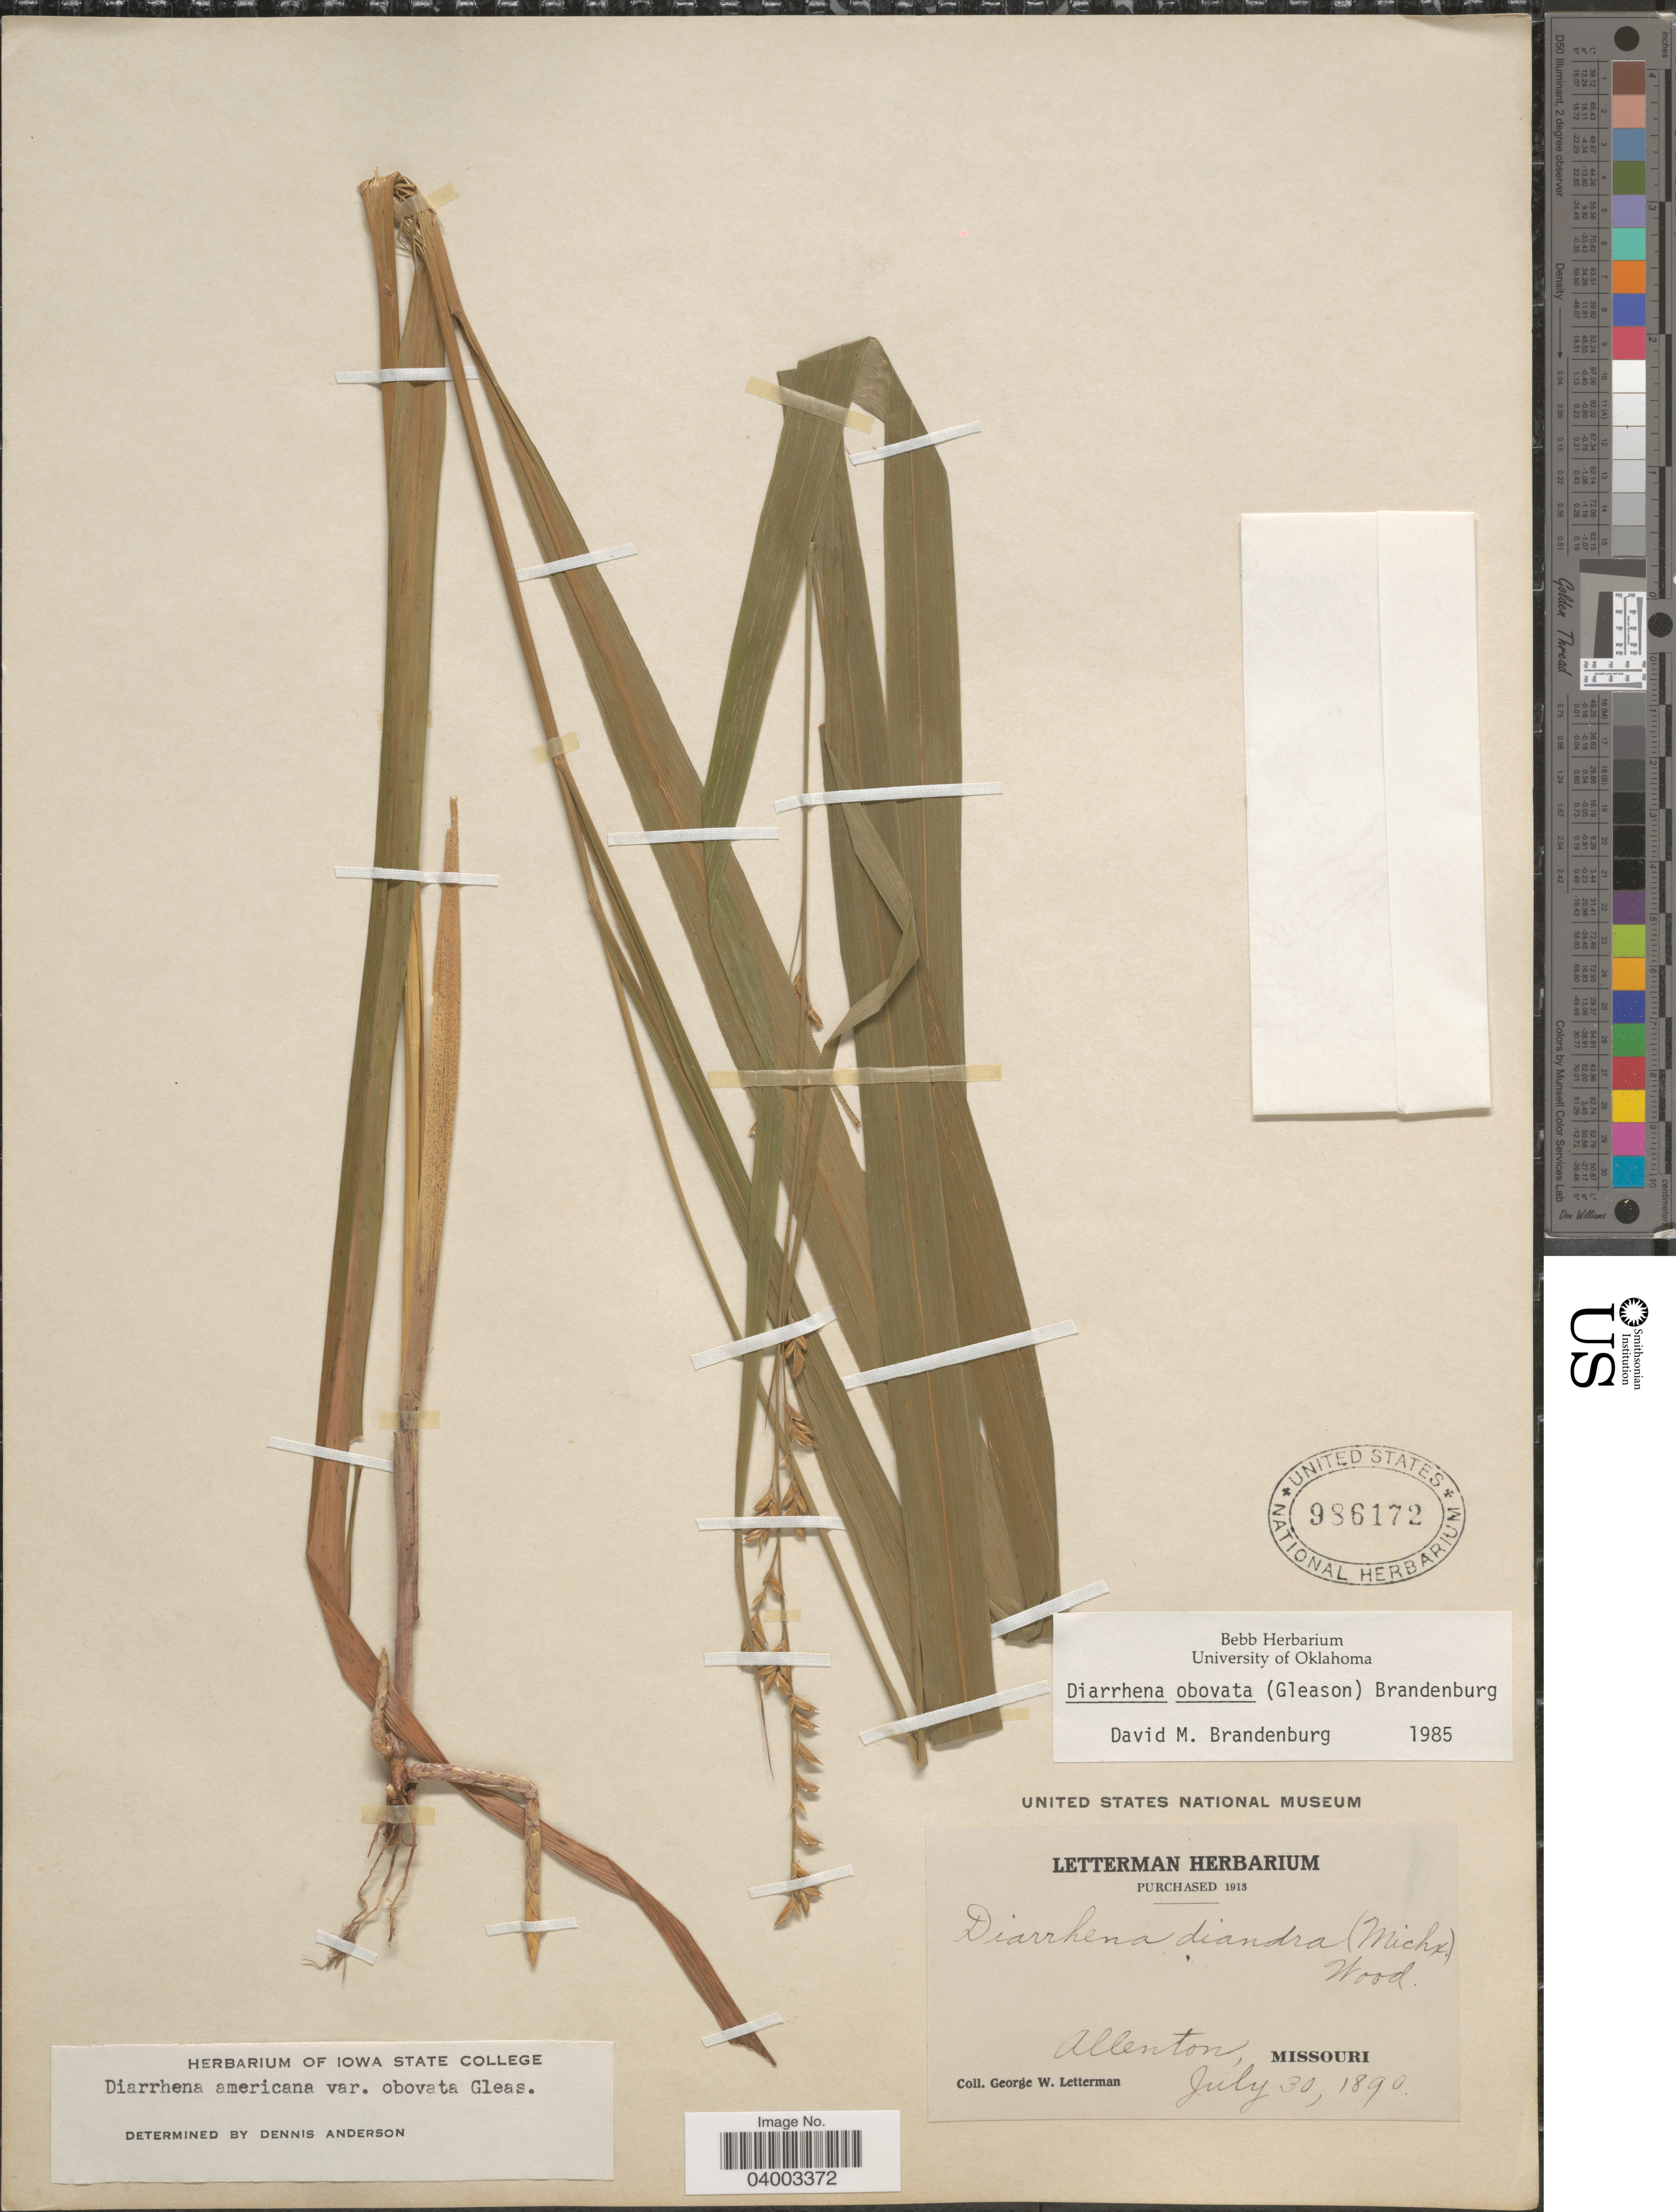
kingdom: Plantae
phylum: Tracheophyta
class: Liliopsida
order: Poales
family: Poaceae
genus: Diarrhena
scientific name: Diarrhena obovata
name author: (Gleason) Brandenburg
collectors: G. W. Letterman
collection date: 1890-07-30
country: United States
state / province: Missouri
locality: Allenton.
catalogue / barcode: US 986172